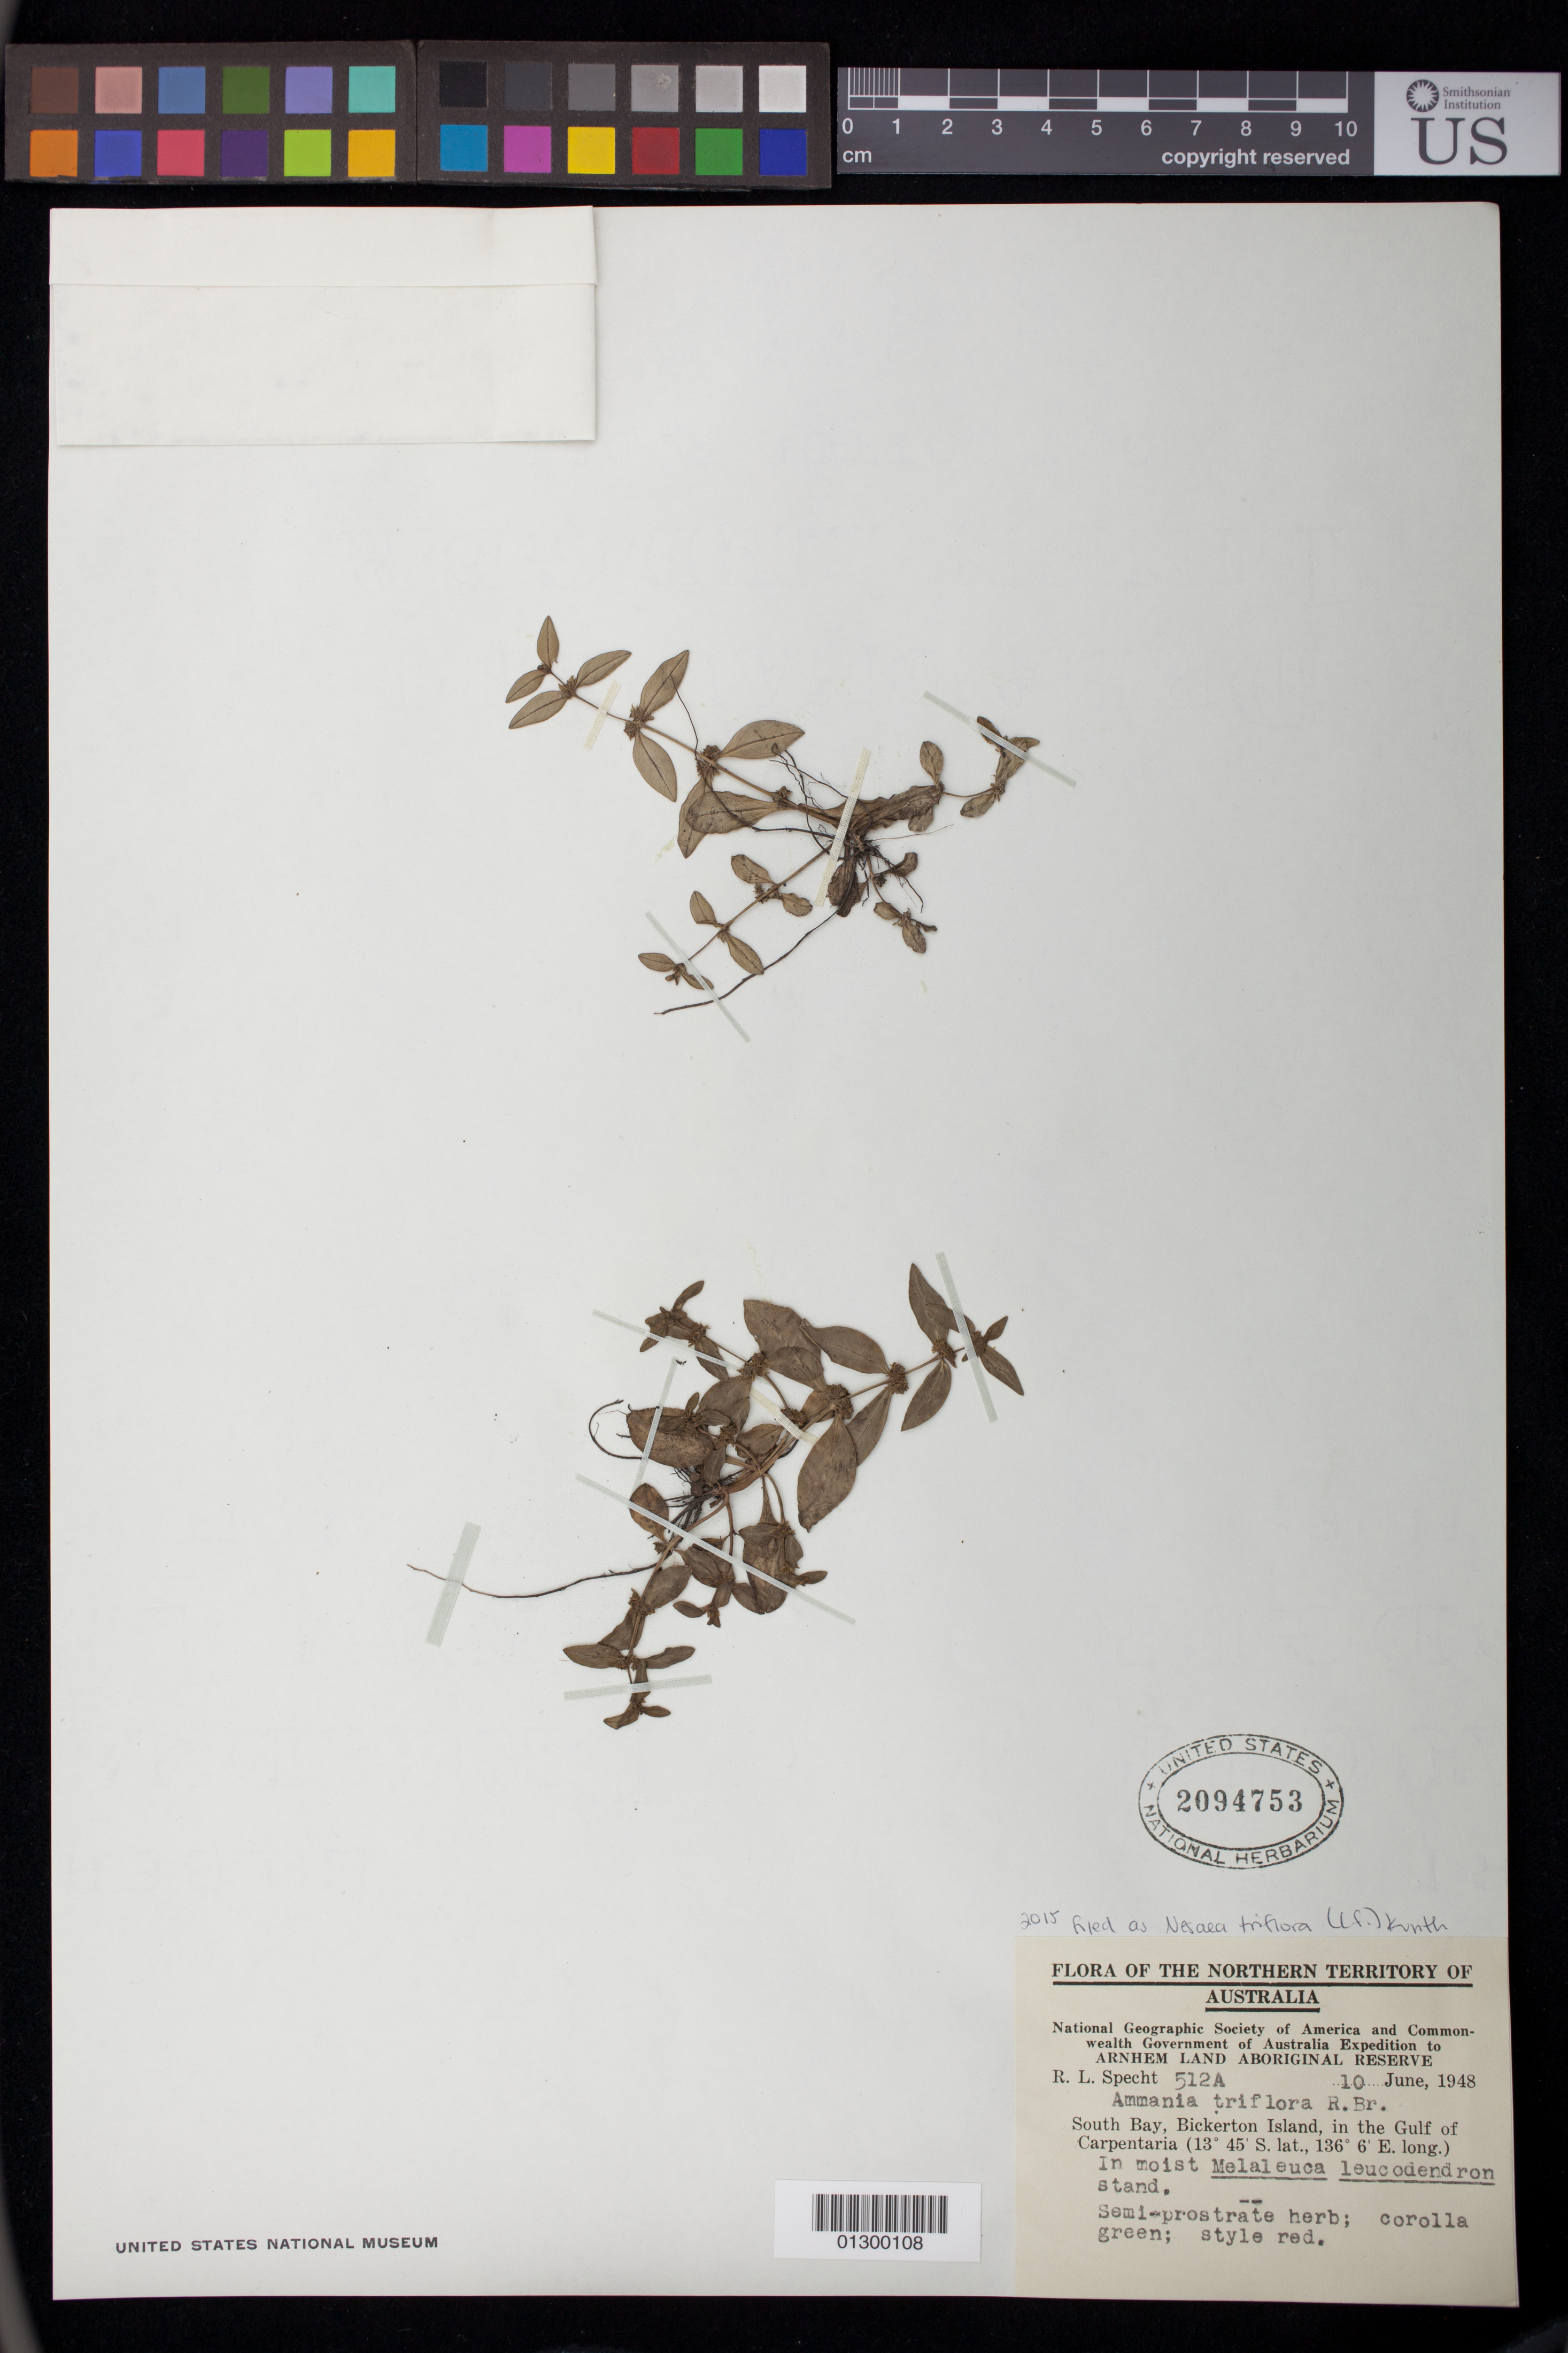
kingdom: Plantae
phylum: Tracheophyta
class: Magnoliopsida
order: Myrtales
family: Lythraceae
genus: Ammannia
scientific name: Ammannia triflora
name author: R. Br. ex Benth.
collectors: R. L. Specht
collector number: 512A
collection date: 1948-06-10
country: Australia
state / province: Northern Territory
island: Bickerton Island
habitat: In moist Melaleuca leucodendron stand,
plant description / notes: Semi-prostrate herb; corolla green; style red.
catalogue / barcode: US 2094753